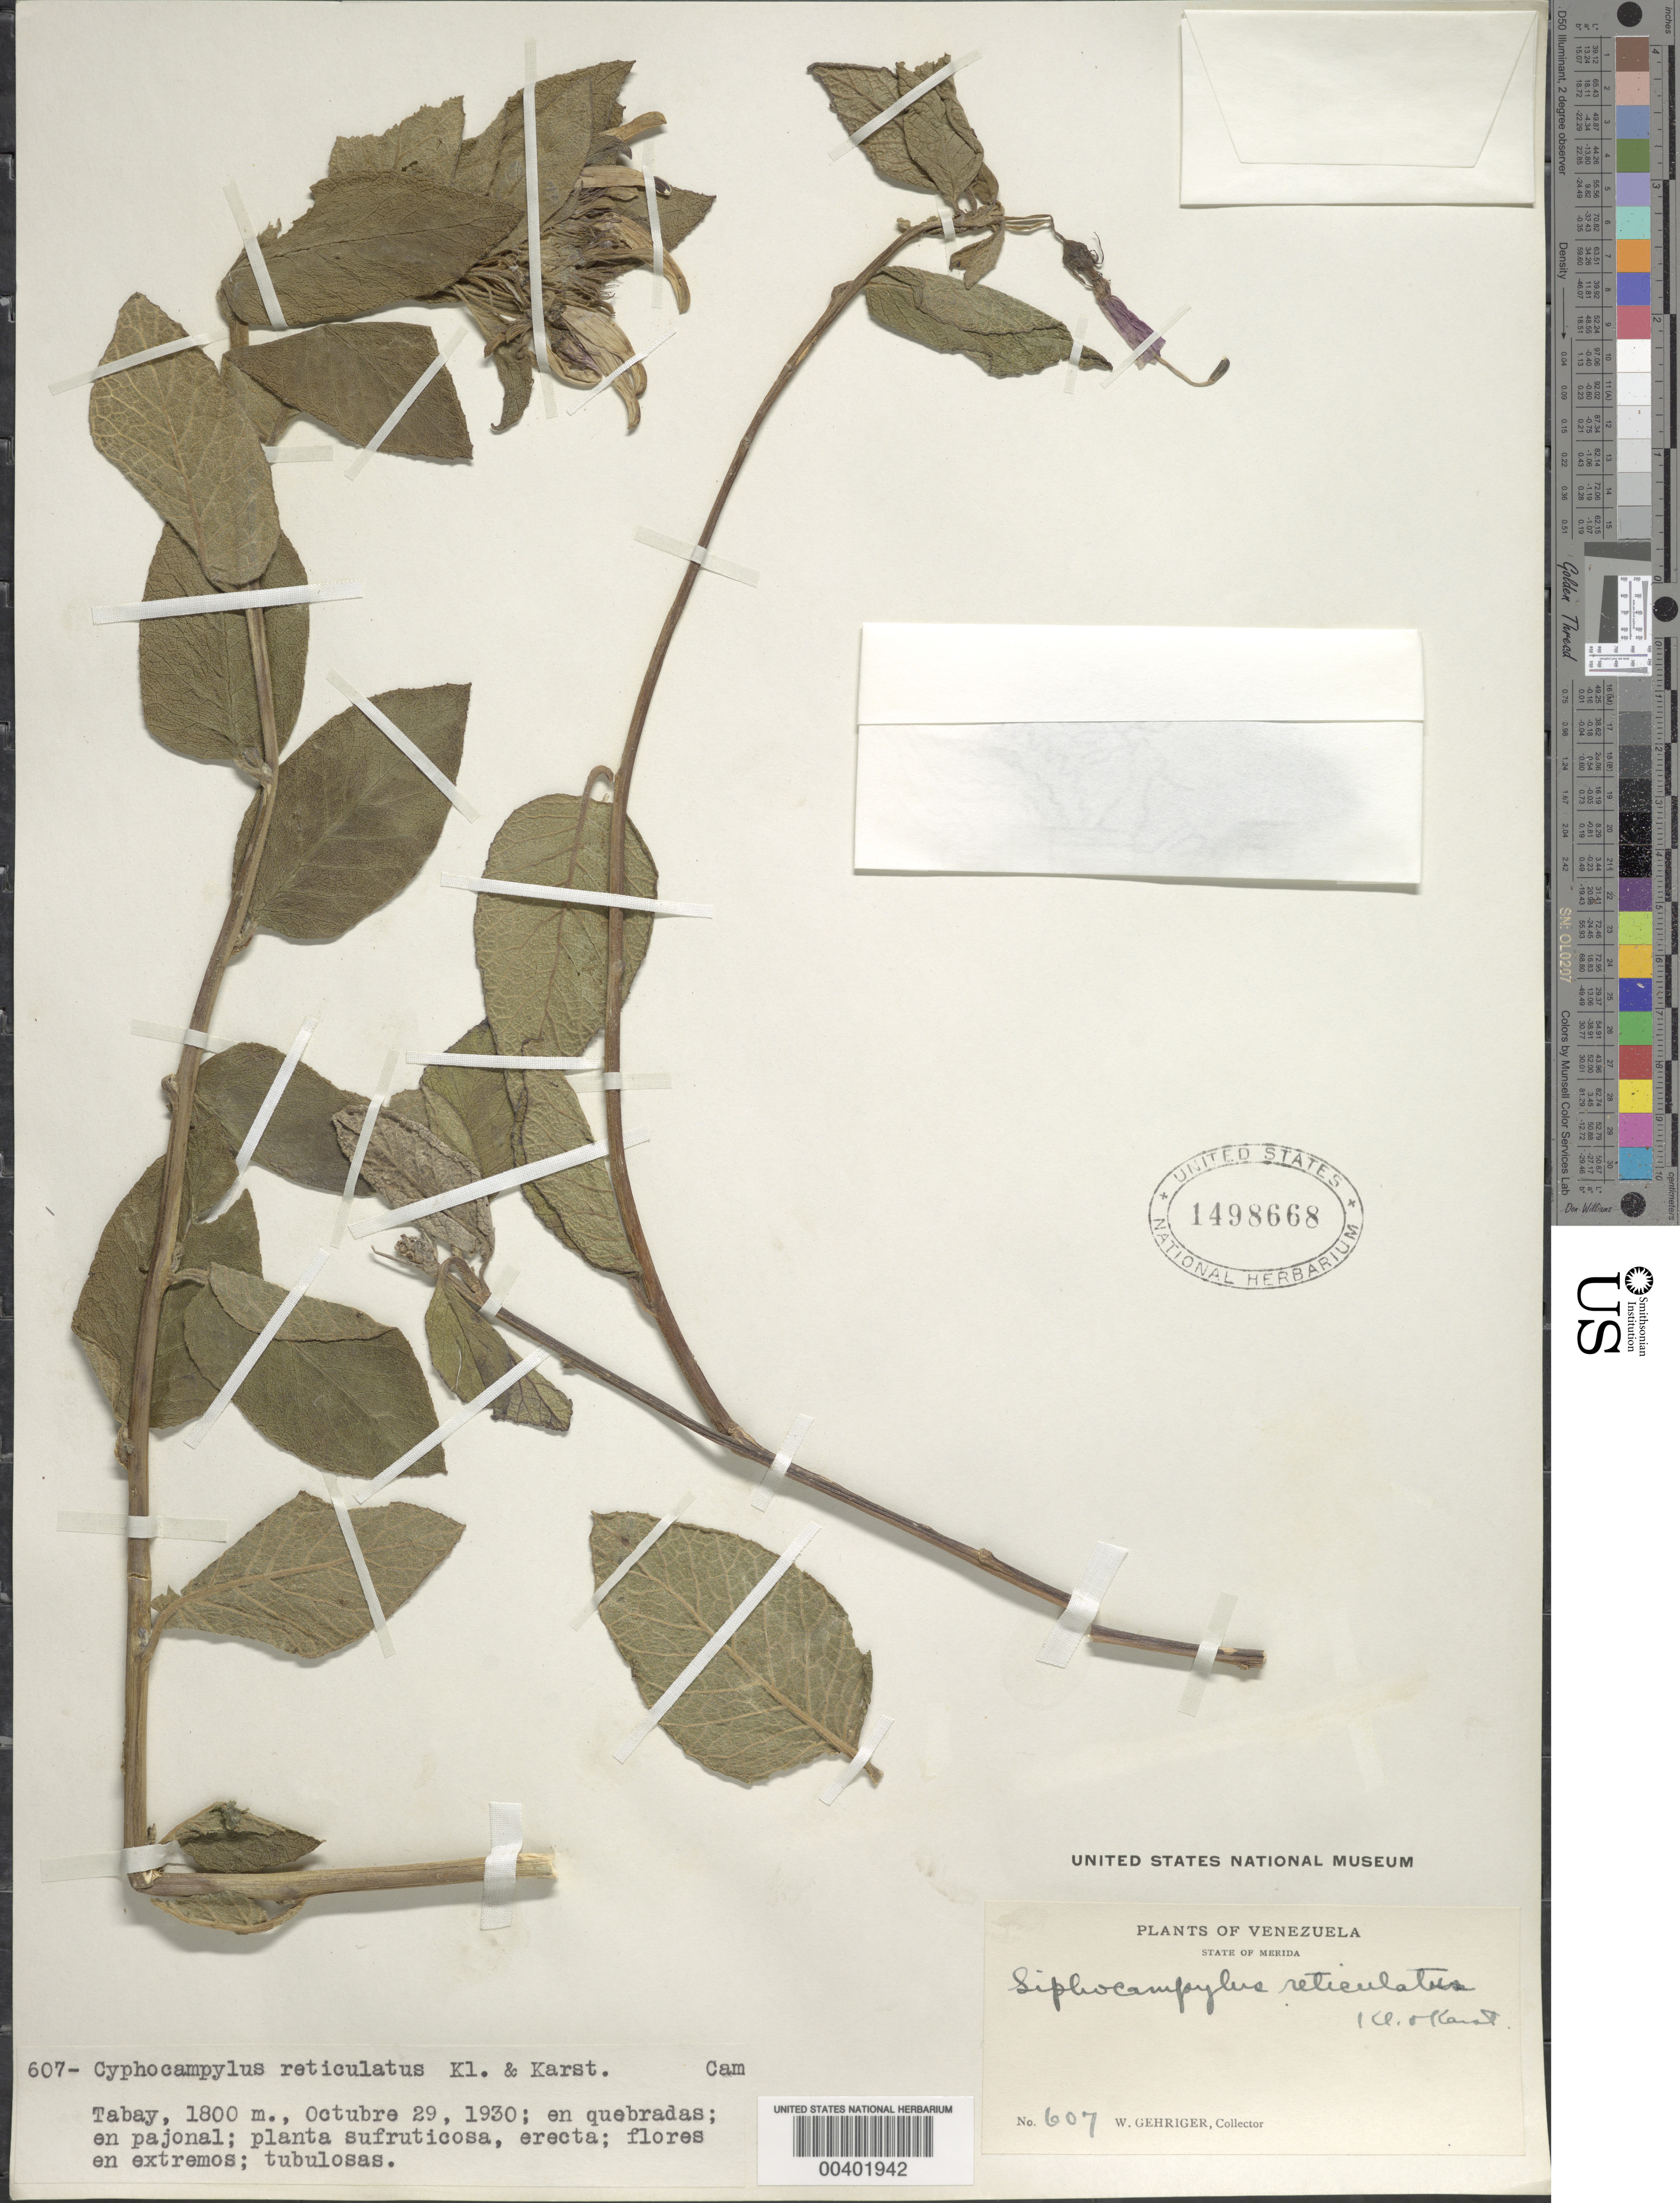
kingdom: Plantae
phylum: Tracheophyta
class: Magnoliopsida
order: Asterales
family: Campanulaceae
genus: Siphocampylus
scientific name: Siphocampylus reticulatus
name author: (Willd. ex Schult. & Roem.) Klotzsch & H. Karst. ex Vatke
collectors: W. Gehriger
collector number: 607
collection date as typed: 29 Oct 1930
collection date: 1930-10-29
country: Venezuela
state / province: Mérida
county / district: Libertador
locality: Tabay Tabay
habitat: En quebradas.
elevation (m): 1800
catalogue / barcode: US 1498668